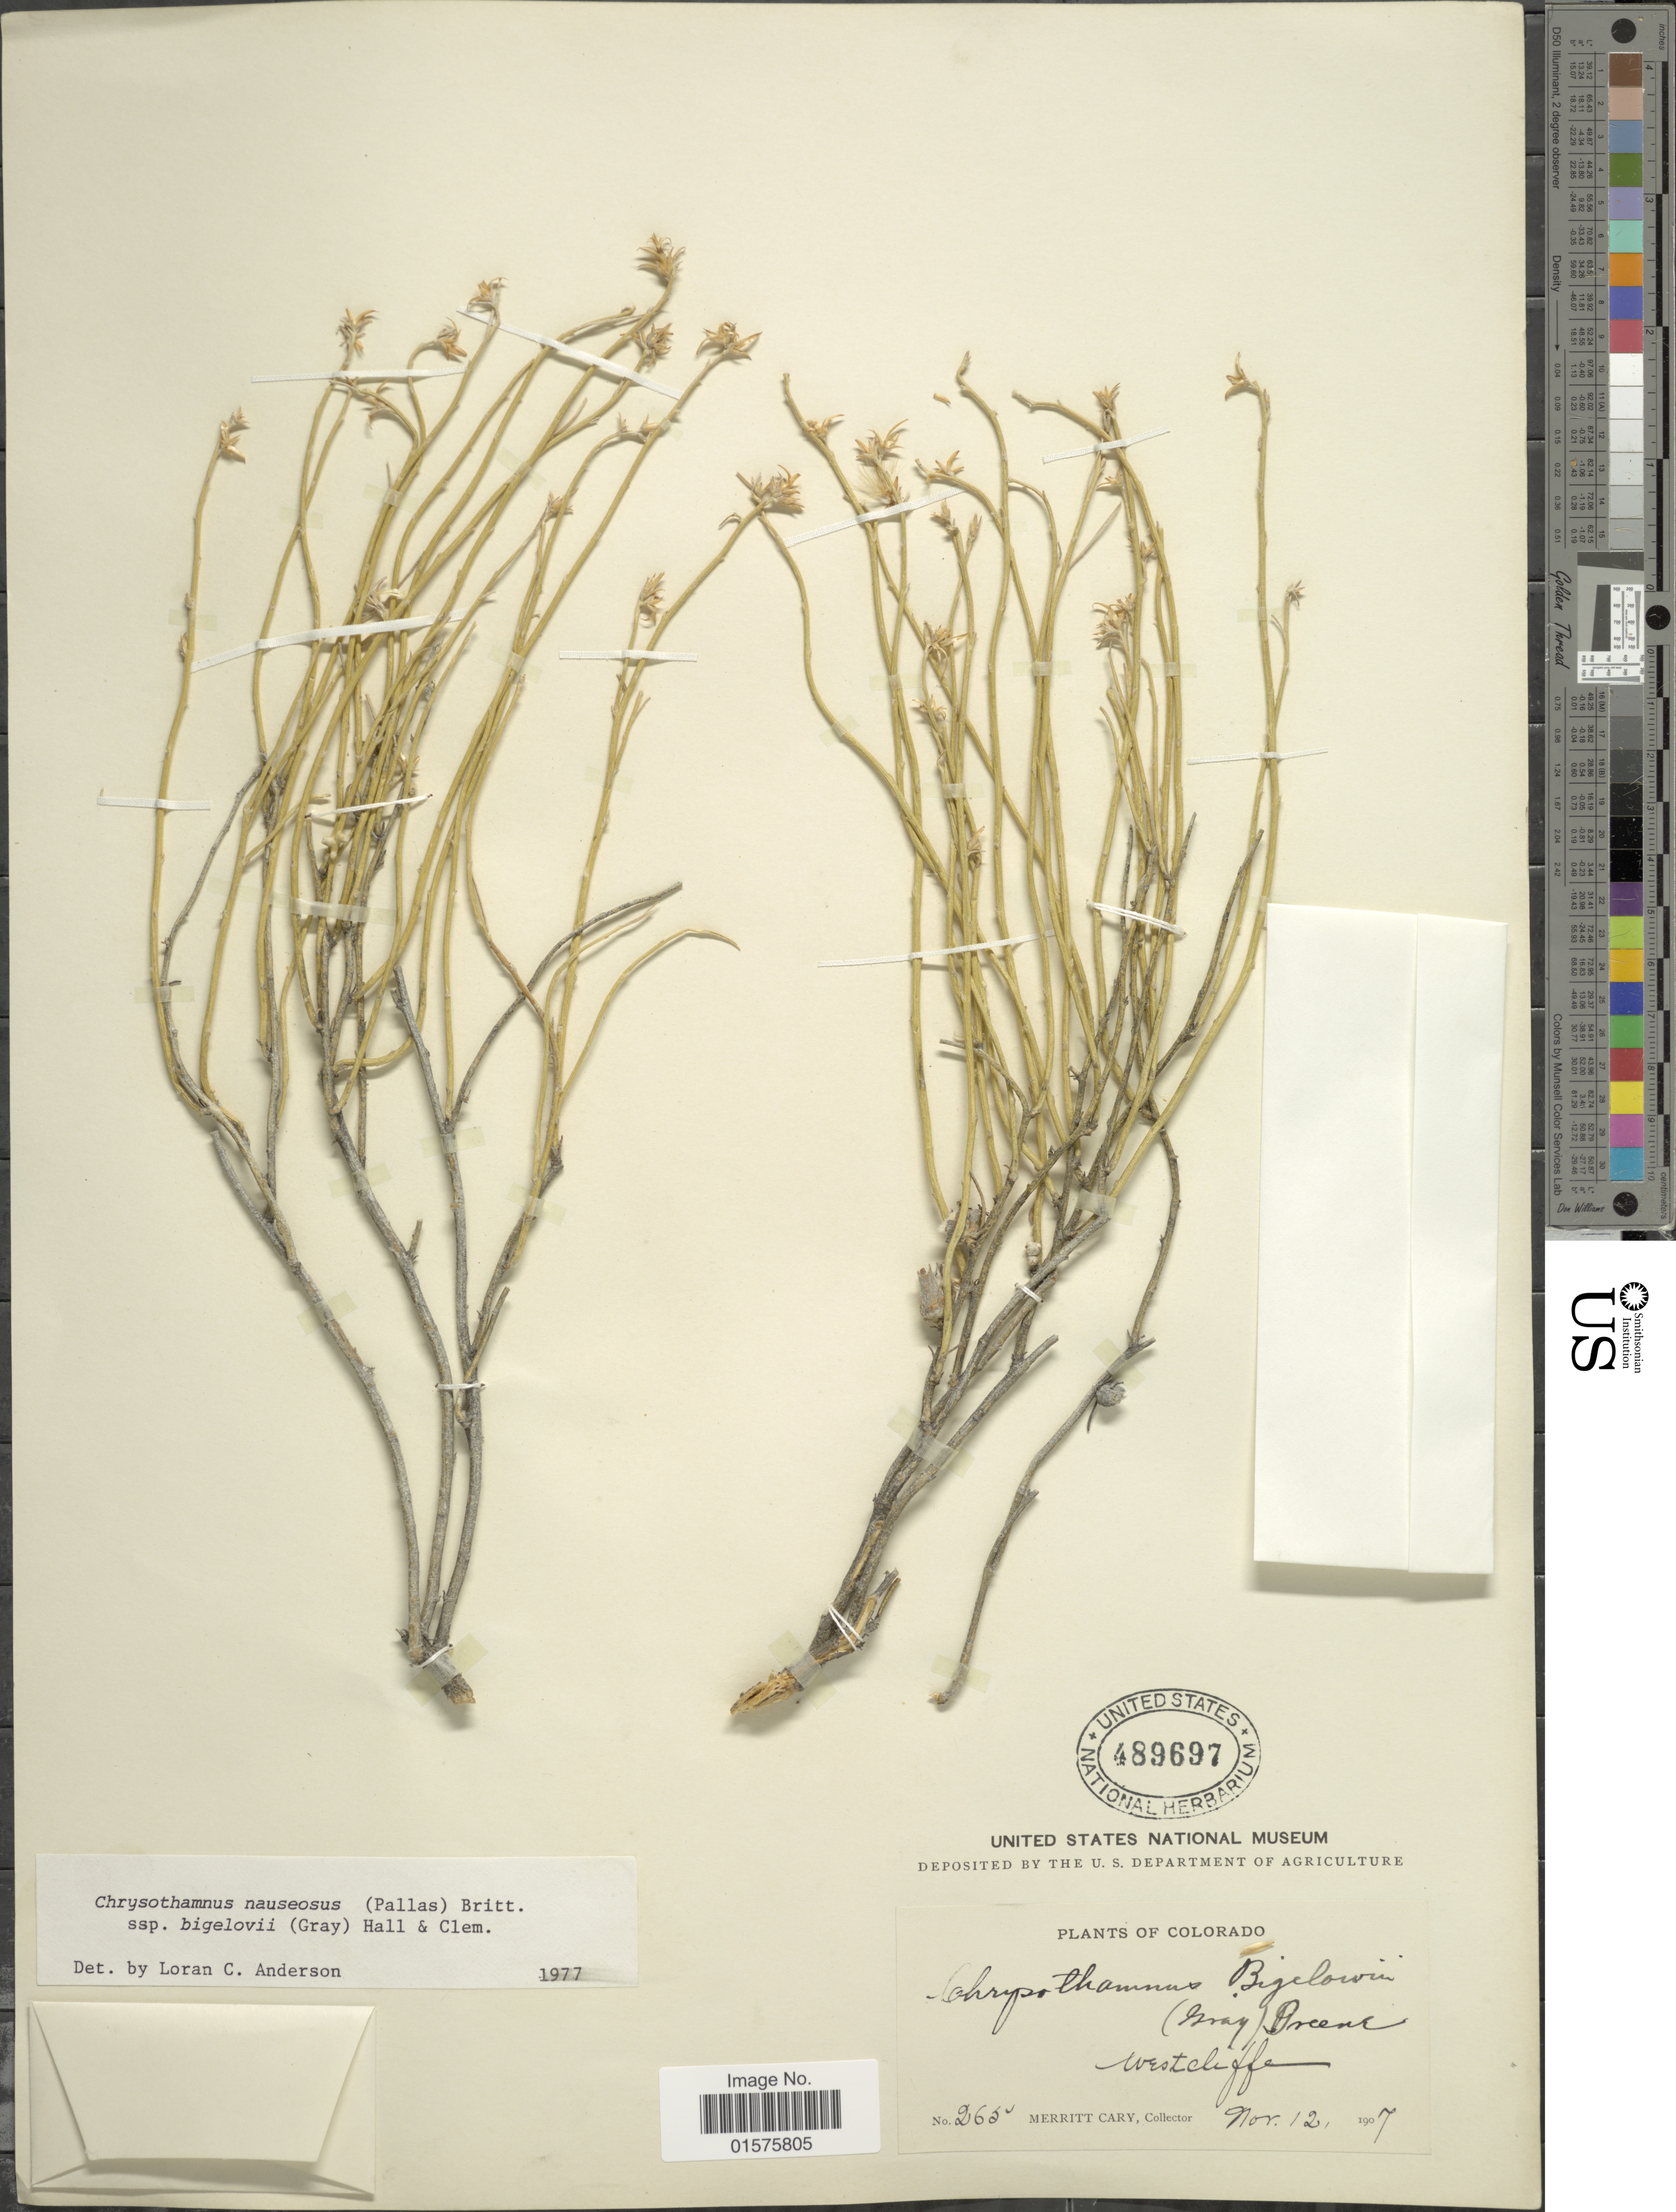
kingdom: Plantae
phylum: Tracheophyta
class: Magnoliopsida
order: Asterales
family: Asteraceae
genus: Ericameria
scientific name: Ericameria nauseosa var. bigelovii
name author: (A. Gray) G.L. Nesom & G.I. Baird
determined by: Urbatsch, Lowell E., Curator (LSU), Louisiana State University (UNITED STATES)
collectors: M. Cary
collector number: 265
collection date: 1907-11-12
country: United States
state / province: Colorado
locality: Westcliffe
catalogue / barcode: US 489697